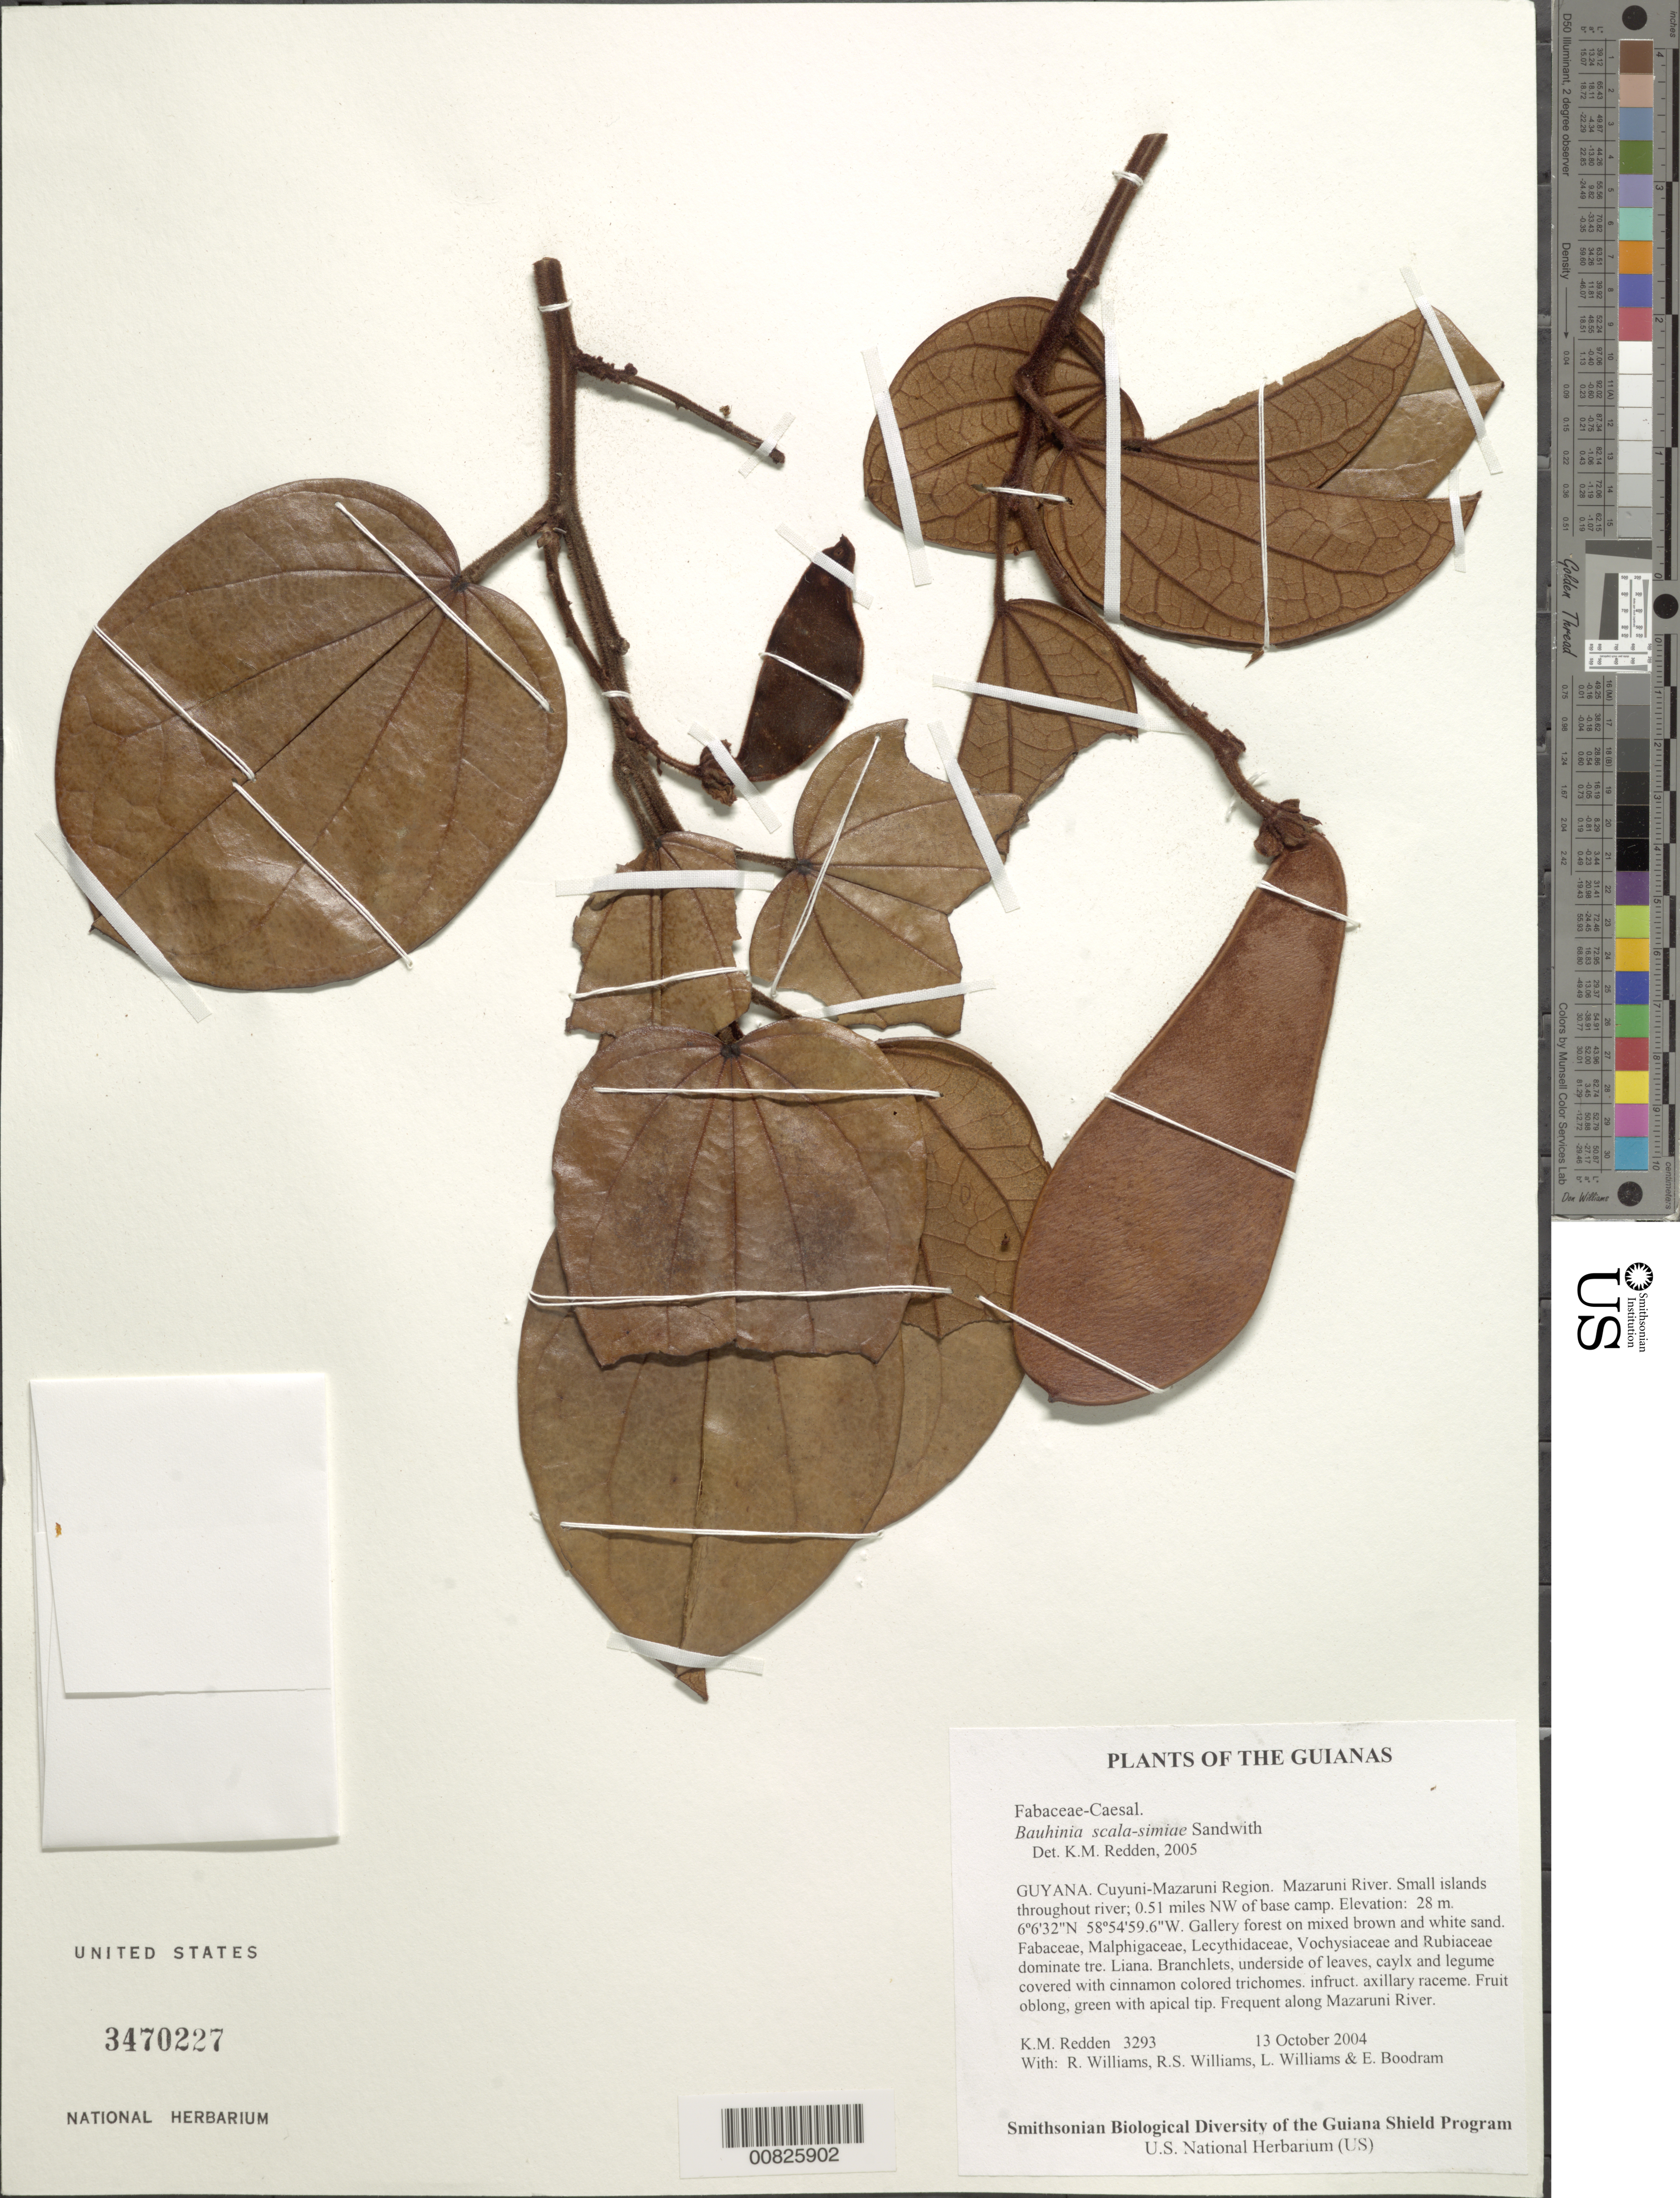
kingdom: Plantae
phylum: Tracheophyta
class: Magnoliopsida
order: Fabales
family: Fabaceae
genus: Bauhinia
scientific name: Bauhinia scala-simiae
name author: Sandwith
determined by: Redden, K. M.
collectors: K. M. Redden, R. Williams, R. S. Williams, L. Williams & E. Boodram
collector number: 3293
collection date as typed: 13 October 2004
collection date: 2004-10-13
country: Guyana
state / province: Cuyuni-Mazaruni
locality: Mazaruni River. Small islands throughout river; 0.51 miles NW of base camp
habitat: Gallery forest on mixed brown/white sand. Fabaceae, Malpighiaceae, Lecythidaceae, Vochysiaceae and Rubiaceae dominant trees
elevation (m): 28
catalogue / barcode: US 3470227